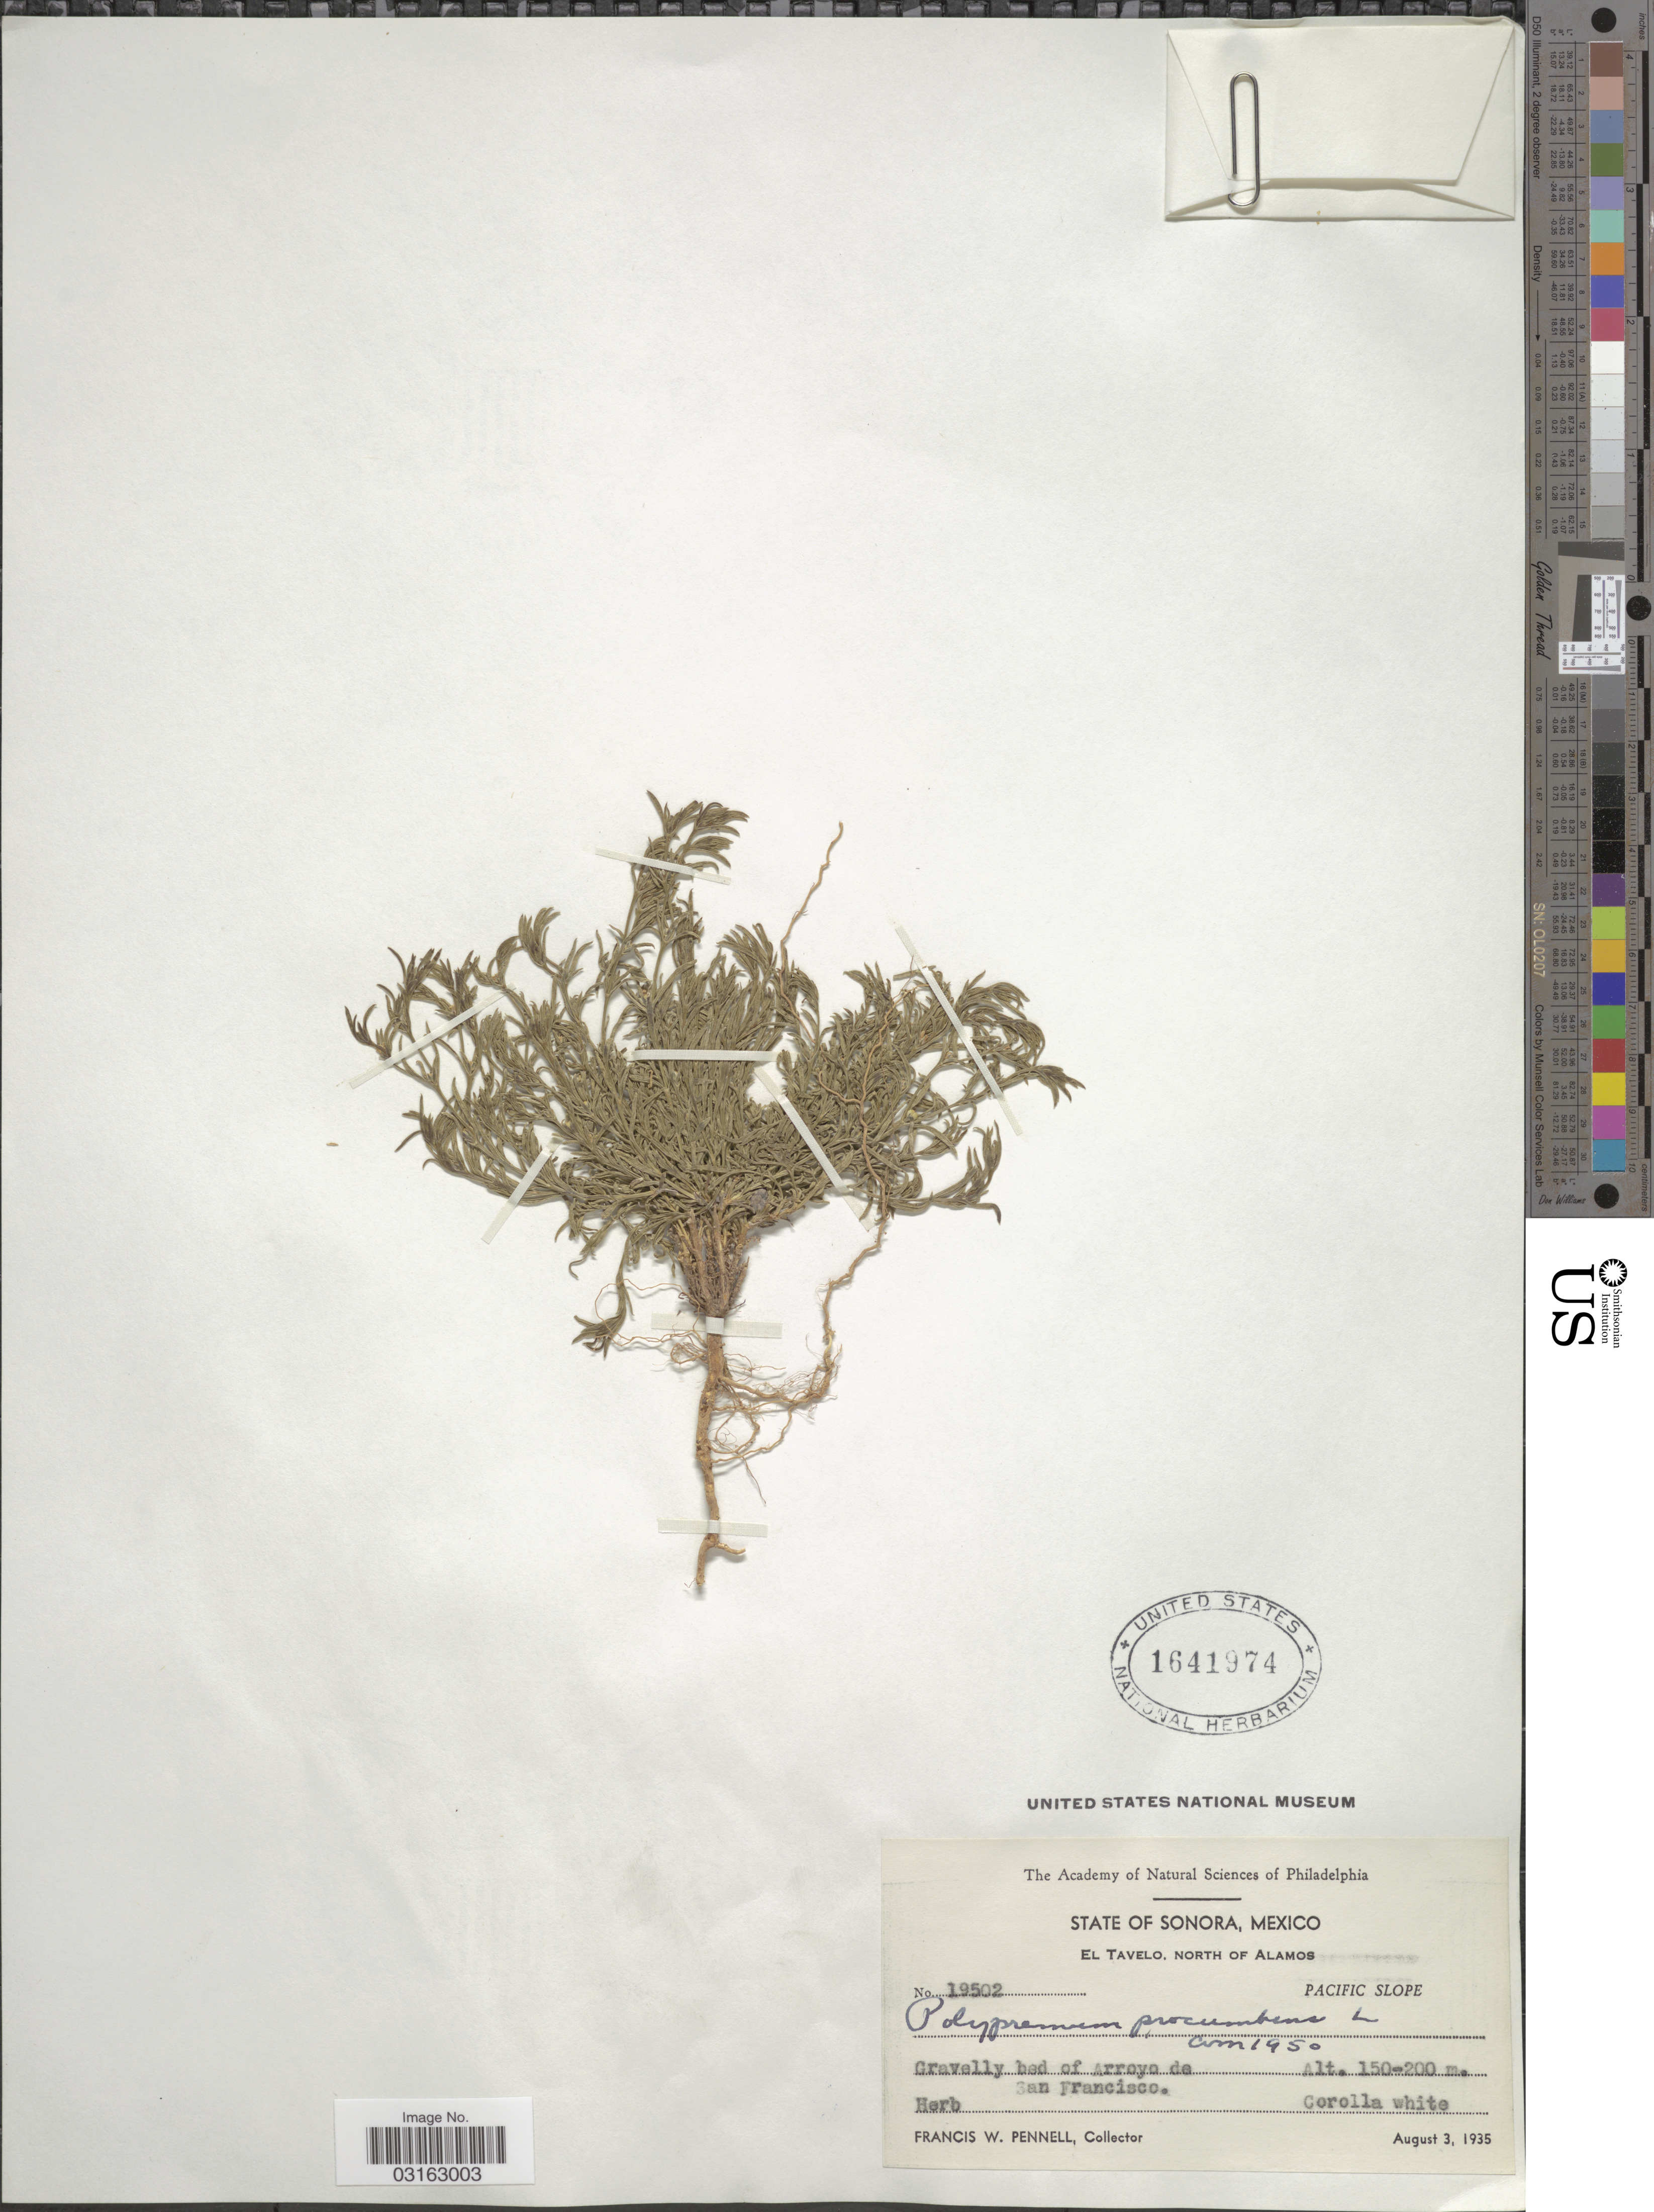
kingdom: Plantae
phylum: Tracheophyta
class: Magnoliopsida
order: Lamiales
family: Tetrachondraceae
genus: Polypremum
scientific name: Polypremum procumbens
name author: L.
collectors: F. W. Pennell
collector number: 19502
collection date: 1935-08-03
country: Mexico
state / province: Sonora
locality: El Tavelo, North of Alamos, Pacific Slope. Gravelly bed of Arroyo de San Francisco.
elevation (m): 150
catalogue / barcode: US 1641974